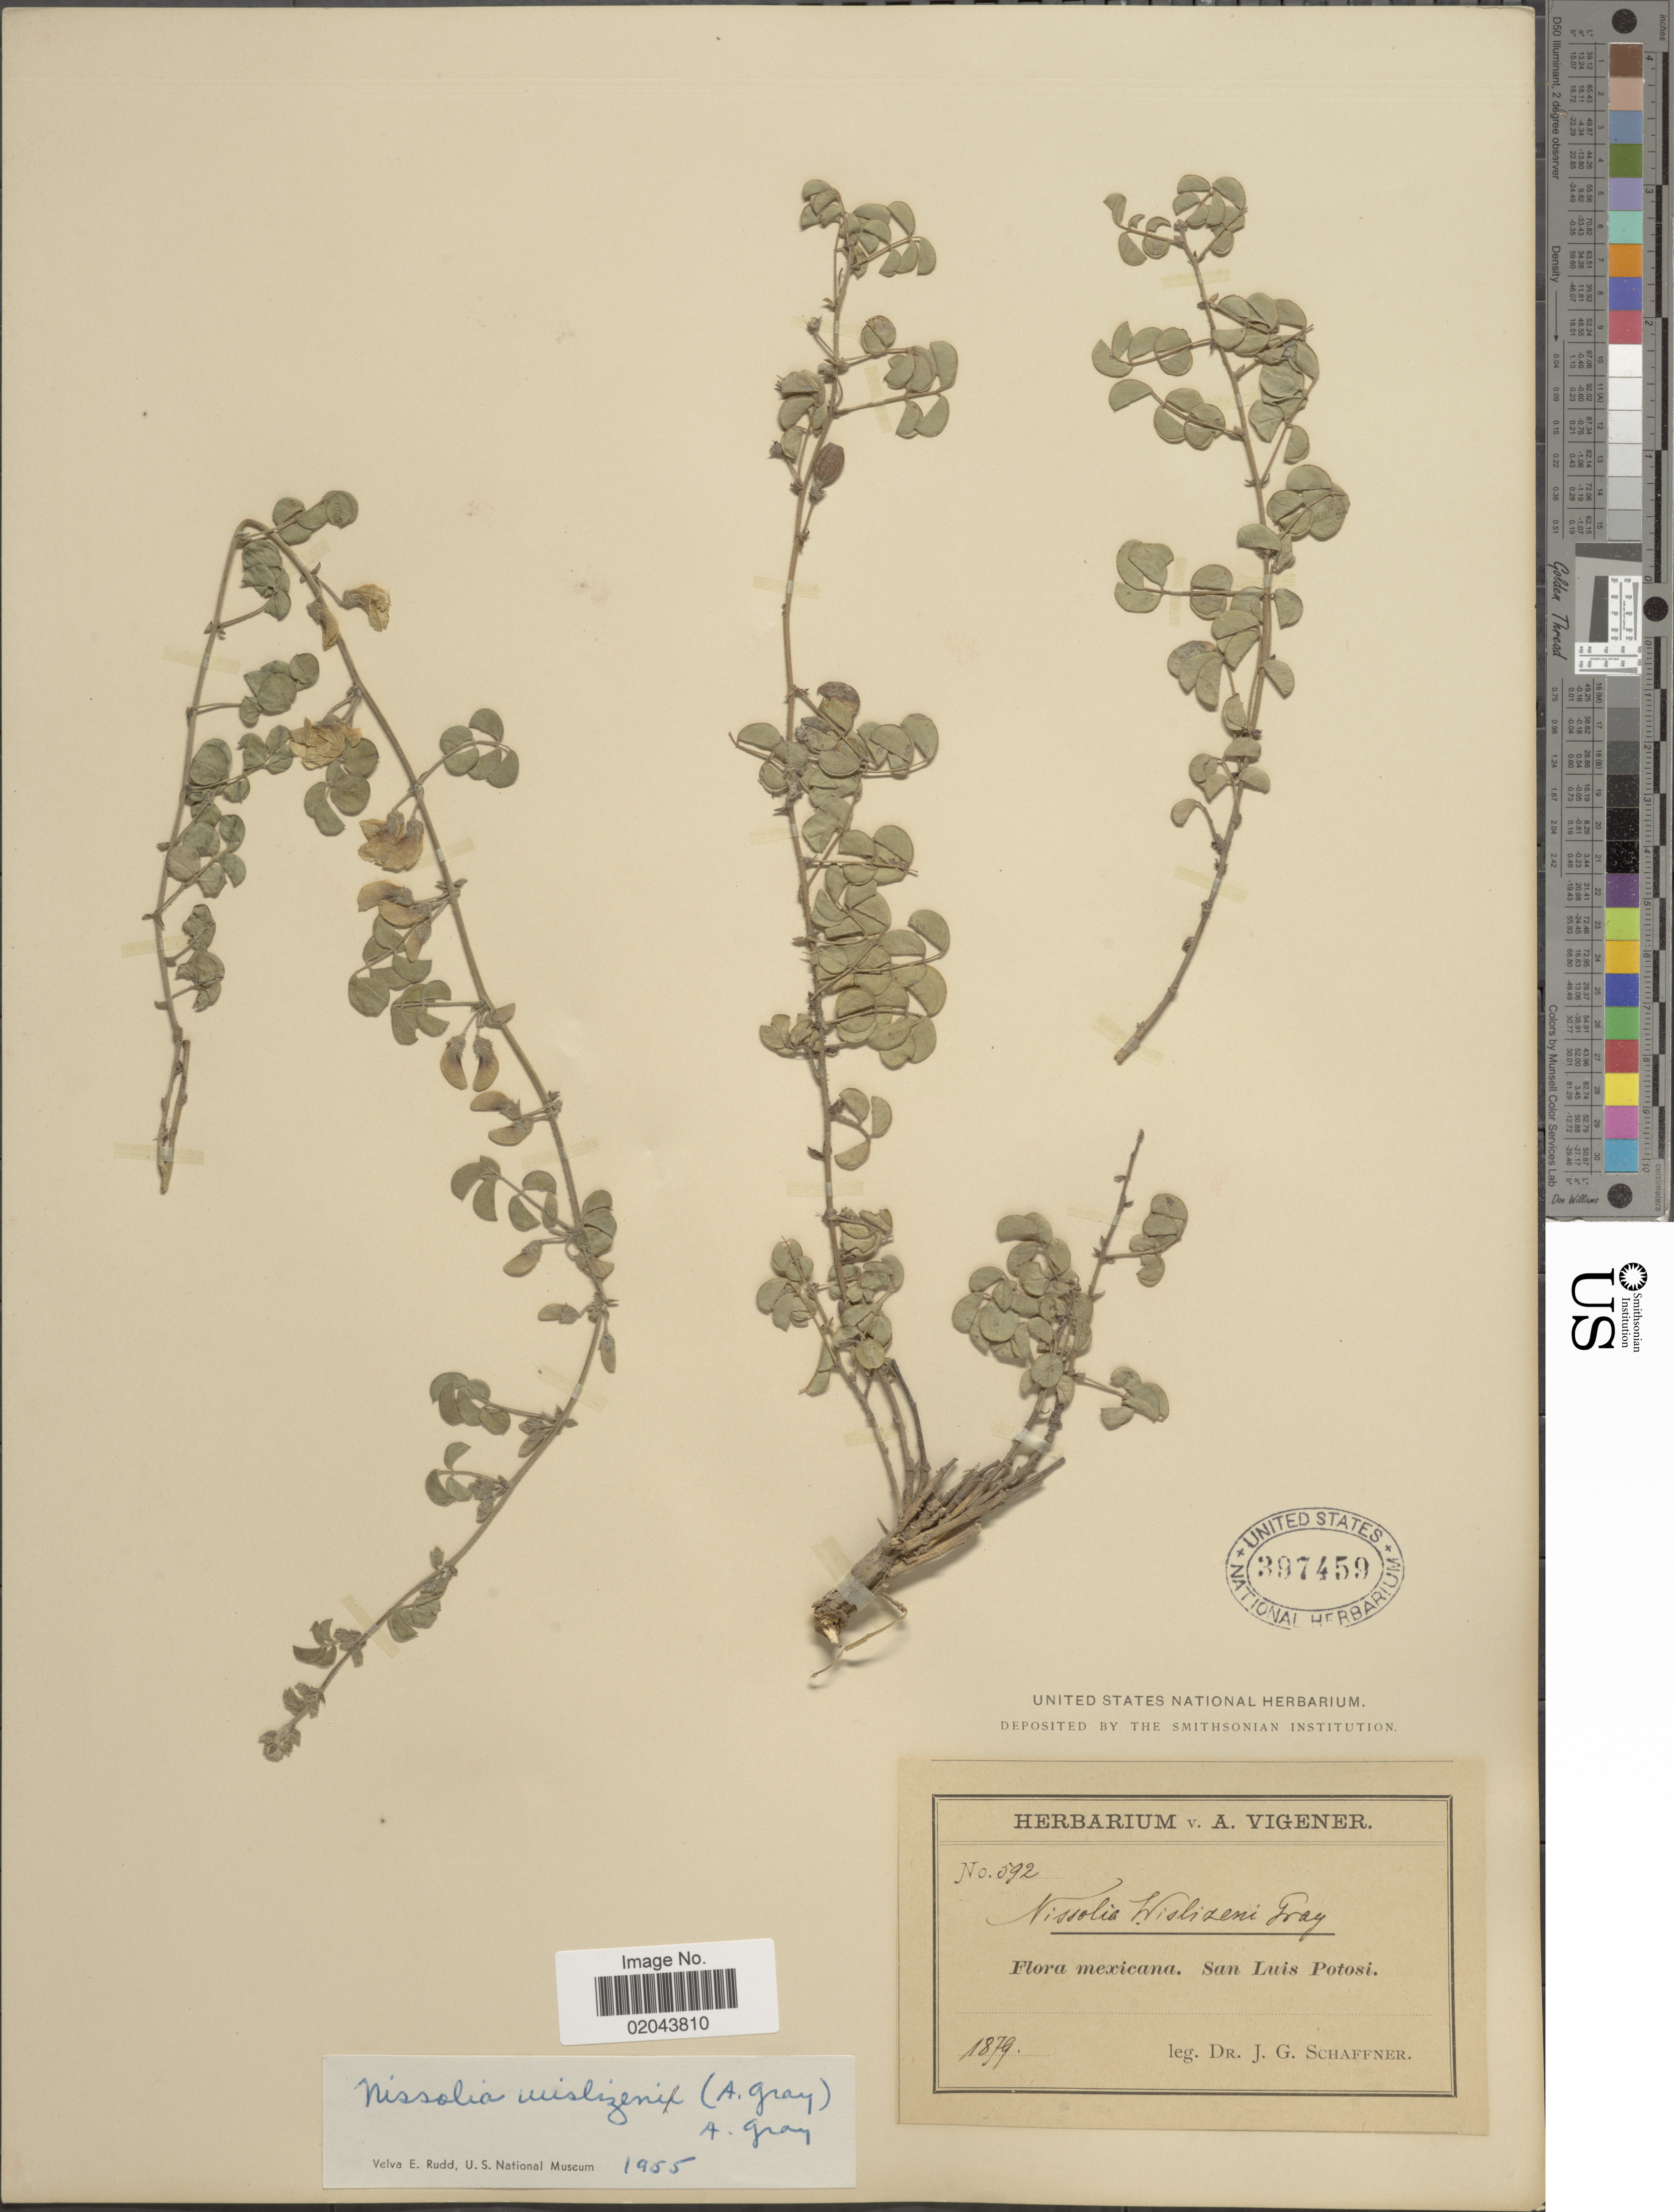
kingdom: Plantae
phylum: Tracheophyta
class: Magnoliopsida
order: Fabales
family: Fabaceae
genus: Nissolia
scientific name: Nissolia wislizeni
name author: A. Gray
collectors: J. G. Schaffner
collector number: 592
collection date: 1879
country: Mexico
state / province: San Luis Potosí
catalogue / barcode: US 397459